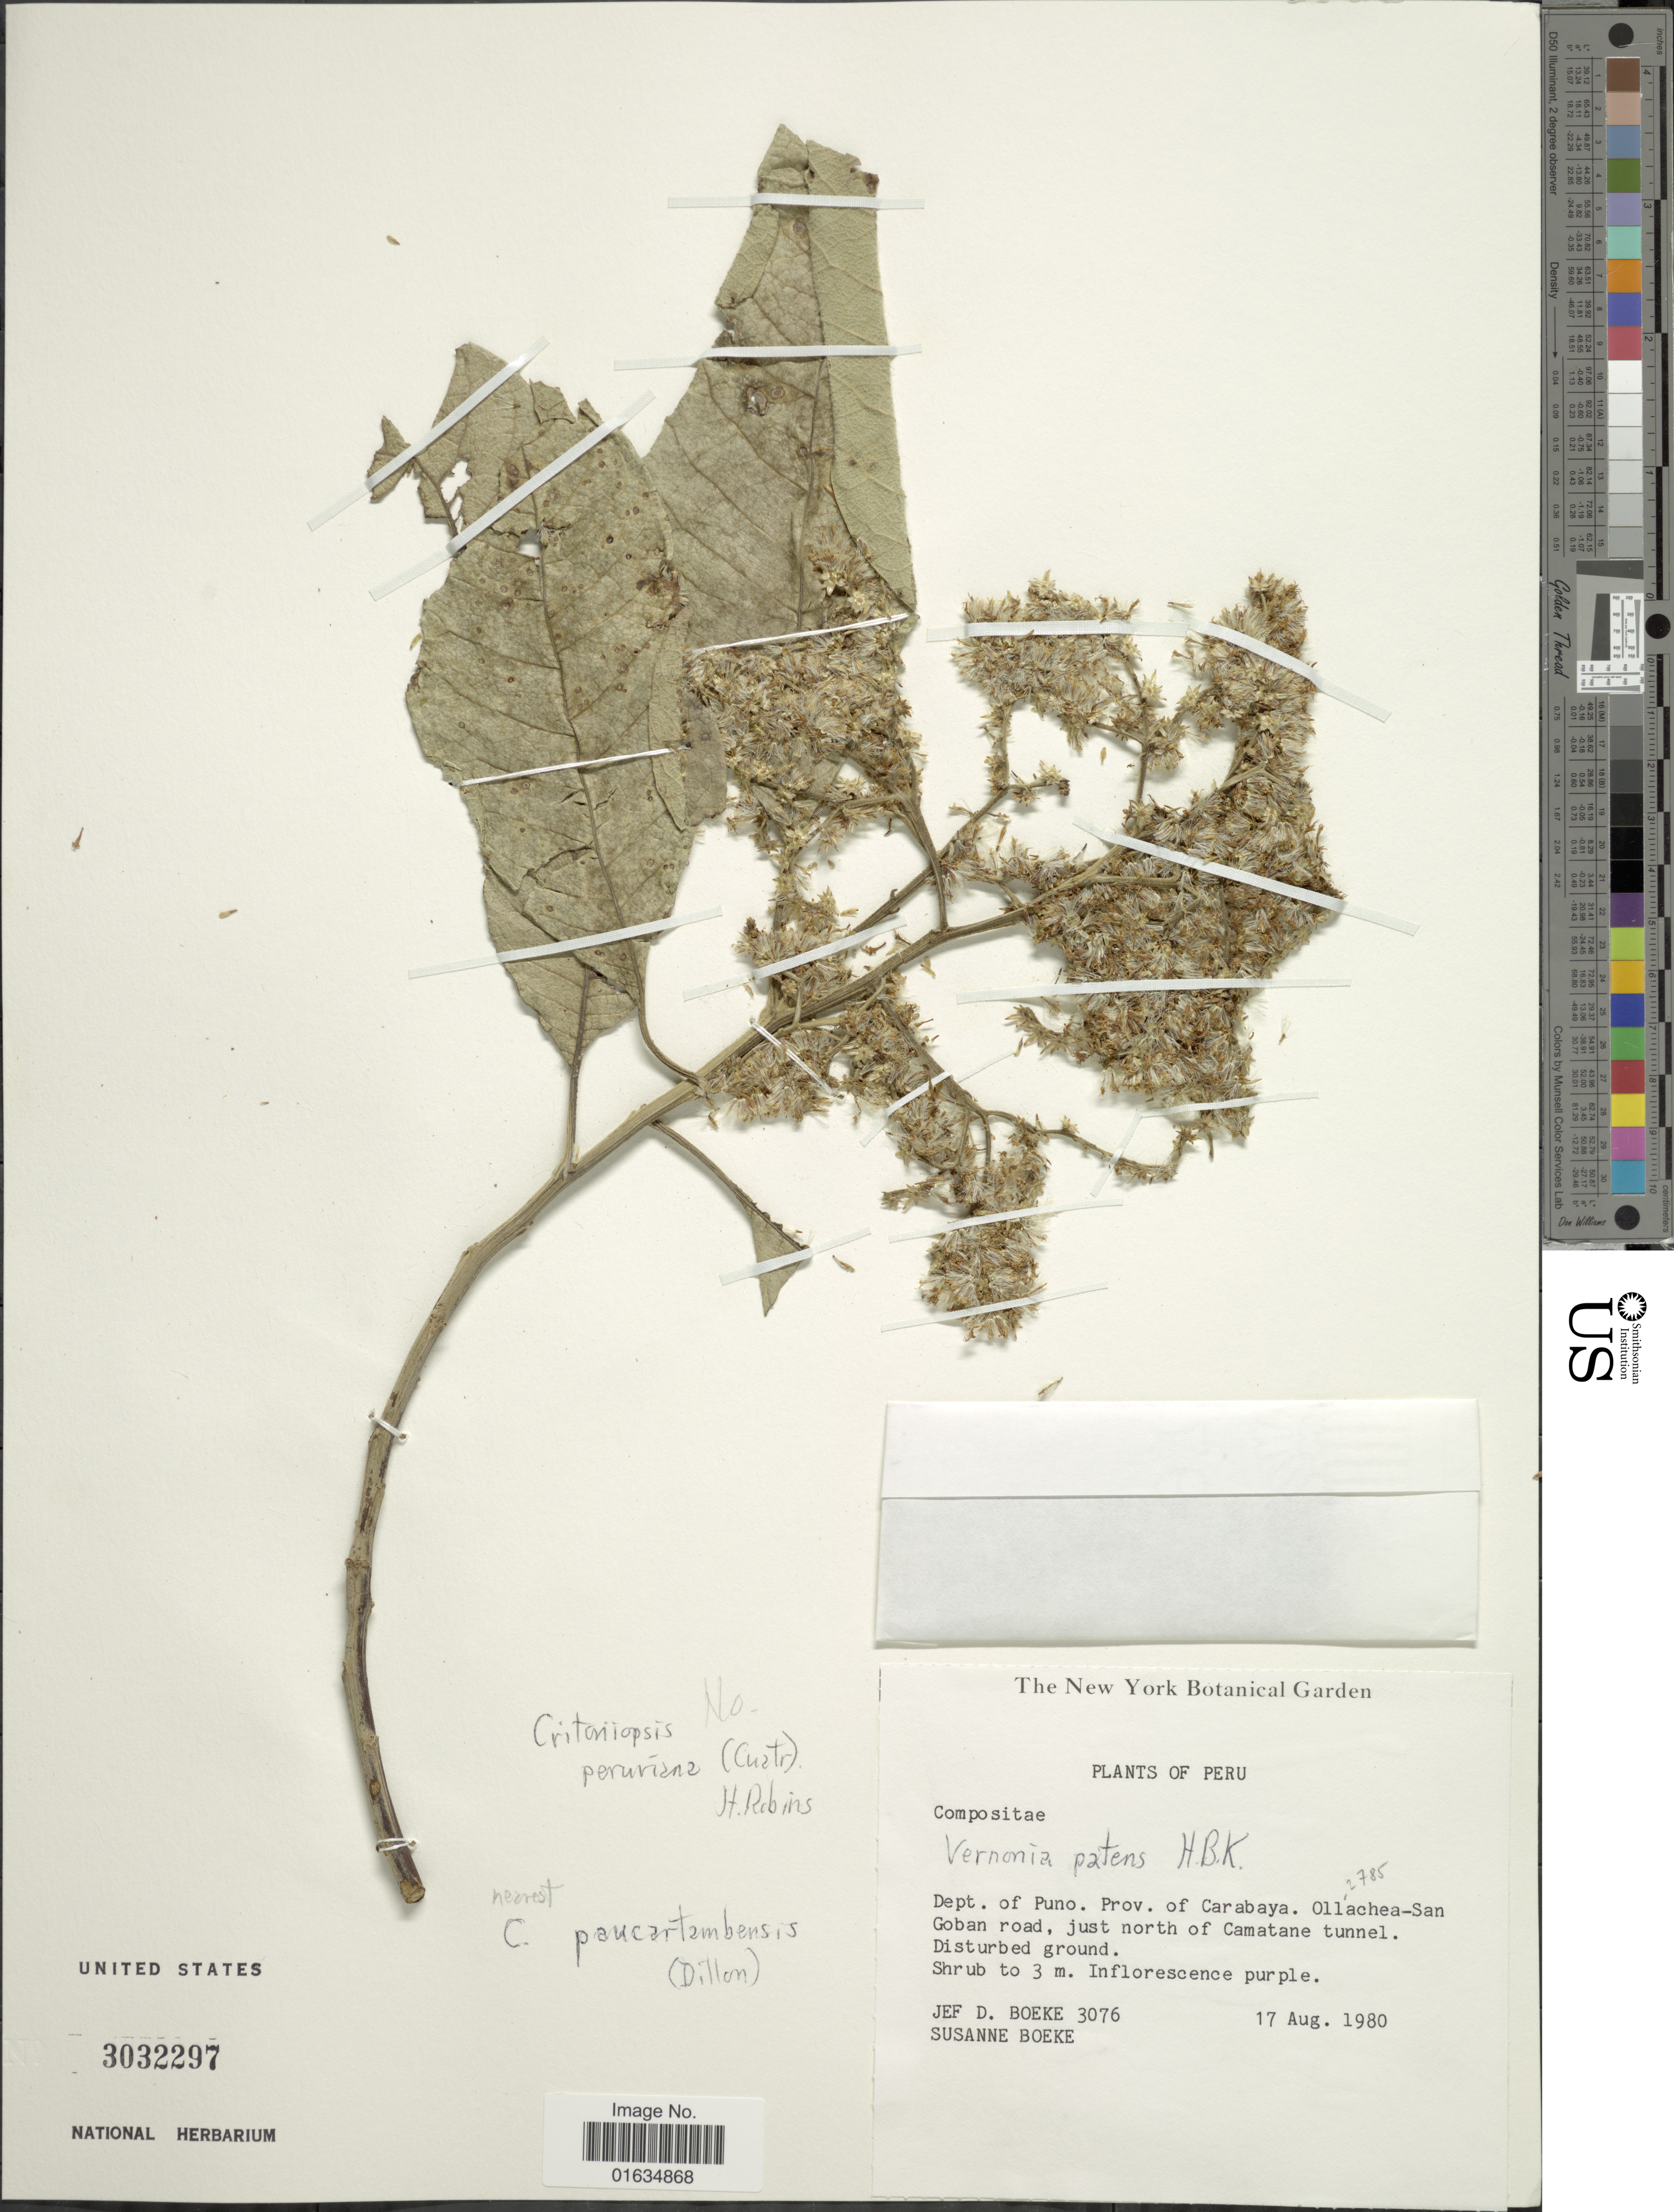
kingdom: Plantae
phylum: Tracheophyta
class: Magnoliopsida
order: Asterales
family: Asteraceae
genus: Critoniopsis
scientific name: Critoniopsis paucartambensis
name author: (M.O. Dillon) H. Rob.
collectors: J. D. Boeke & S. Boeke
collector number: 3076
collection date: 1980-08-17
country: Peru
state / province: Puno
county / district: Carabaya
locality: Dept. of Puno, Prov. of Carabaya, Ollachea-San Goban road, just north of Camatane tunnel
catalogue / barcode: US 3032297